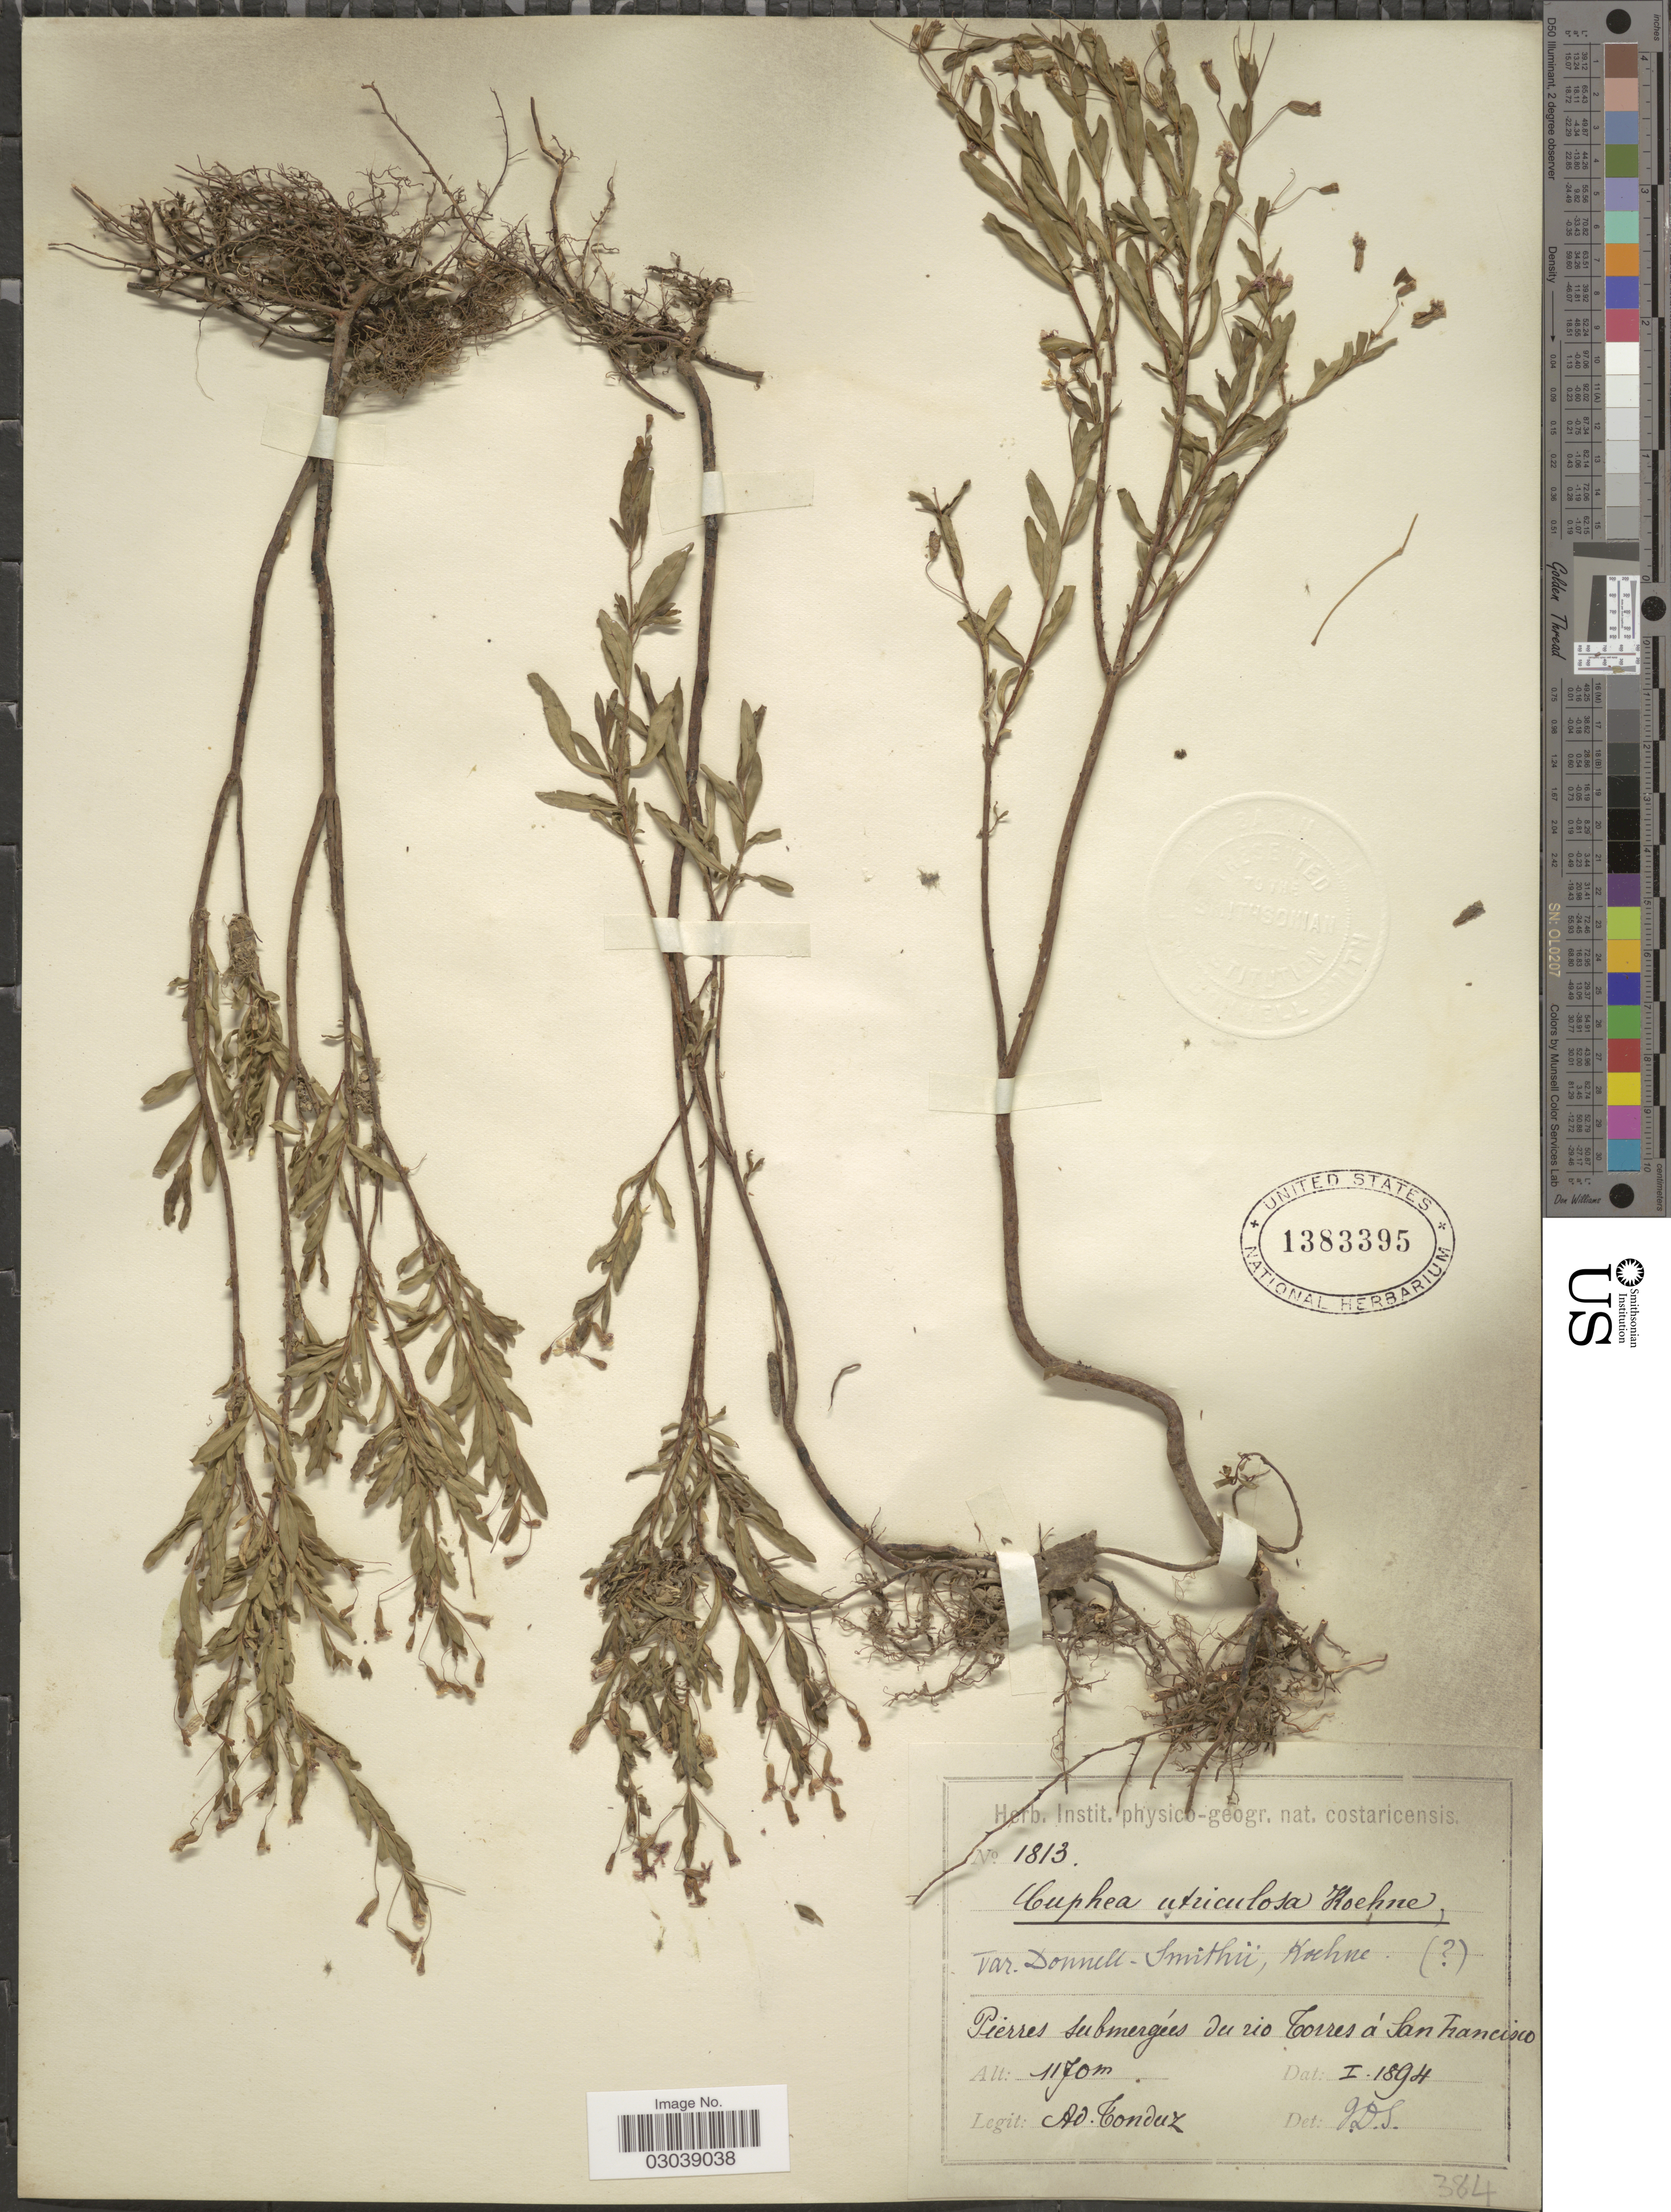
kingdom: Plantae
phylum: Tracheophyta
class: Magnoliopsida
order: Myrtales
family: Lythraceae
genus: Cuphea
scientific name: Cuphea utriculosa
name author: Koehne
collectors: A. Tonduz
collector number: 1813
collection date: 1894-01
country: Costa Rica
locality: Pierres submergées du rio Torres á San Francisco.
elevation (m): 1170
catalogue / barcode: US 1383395